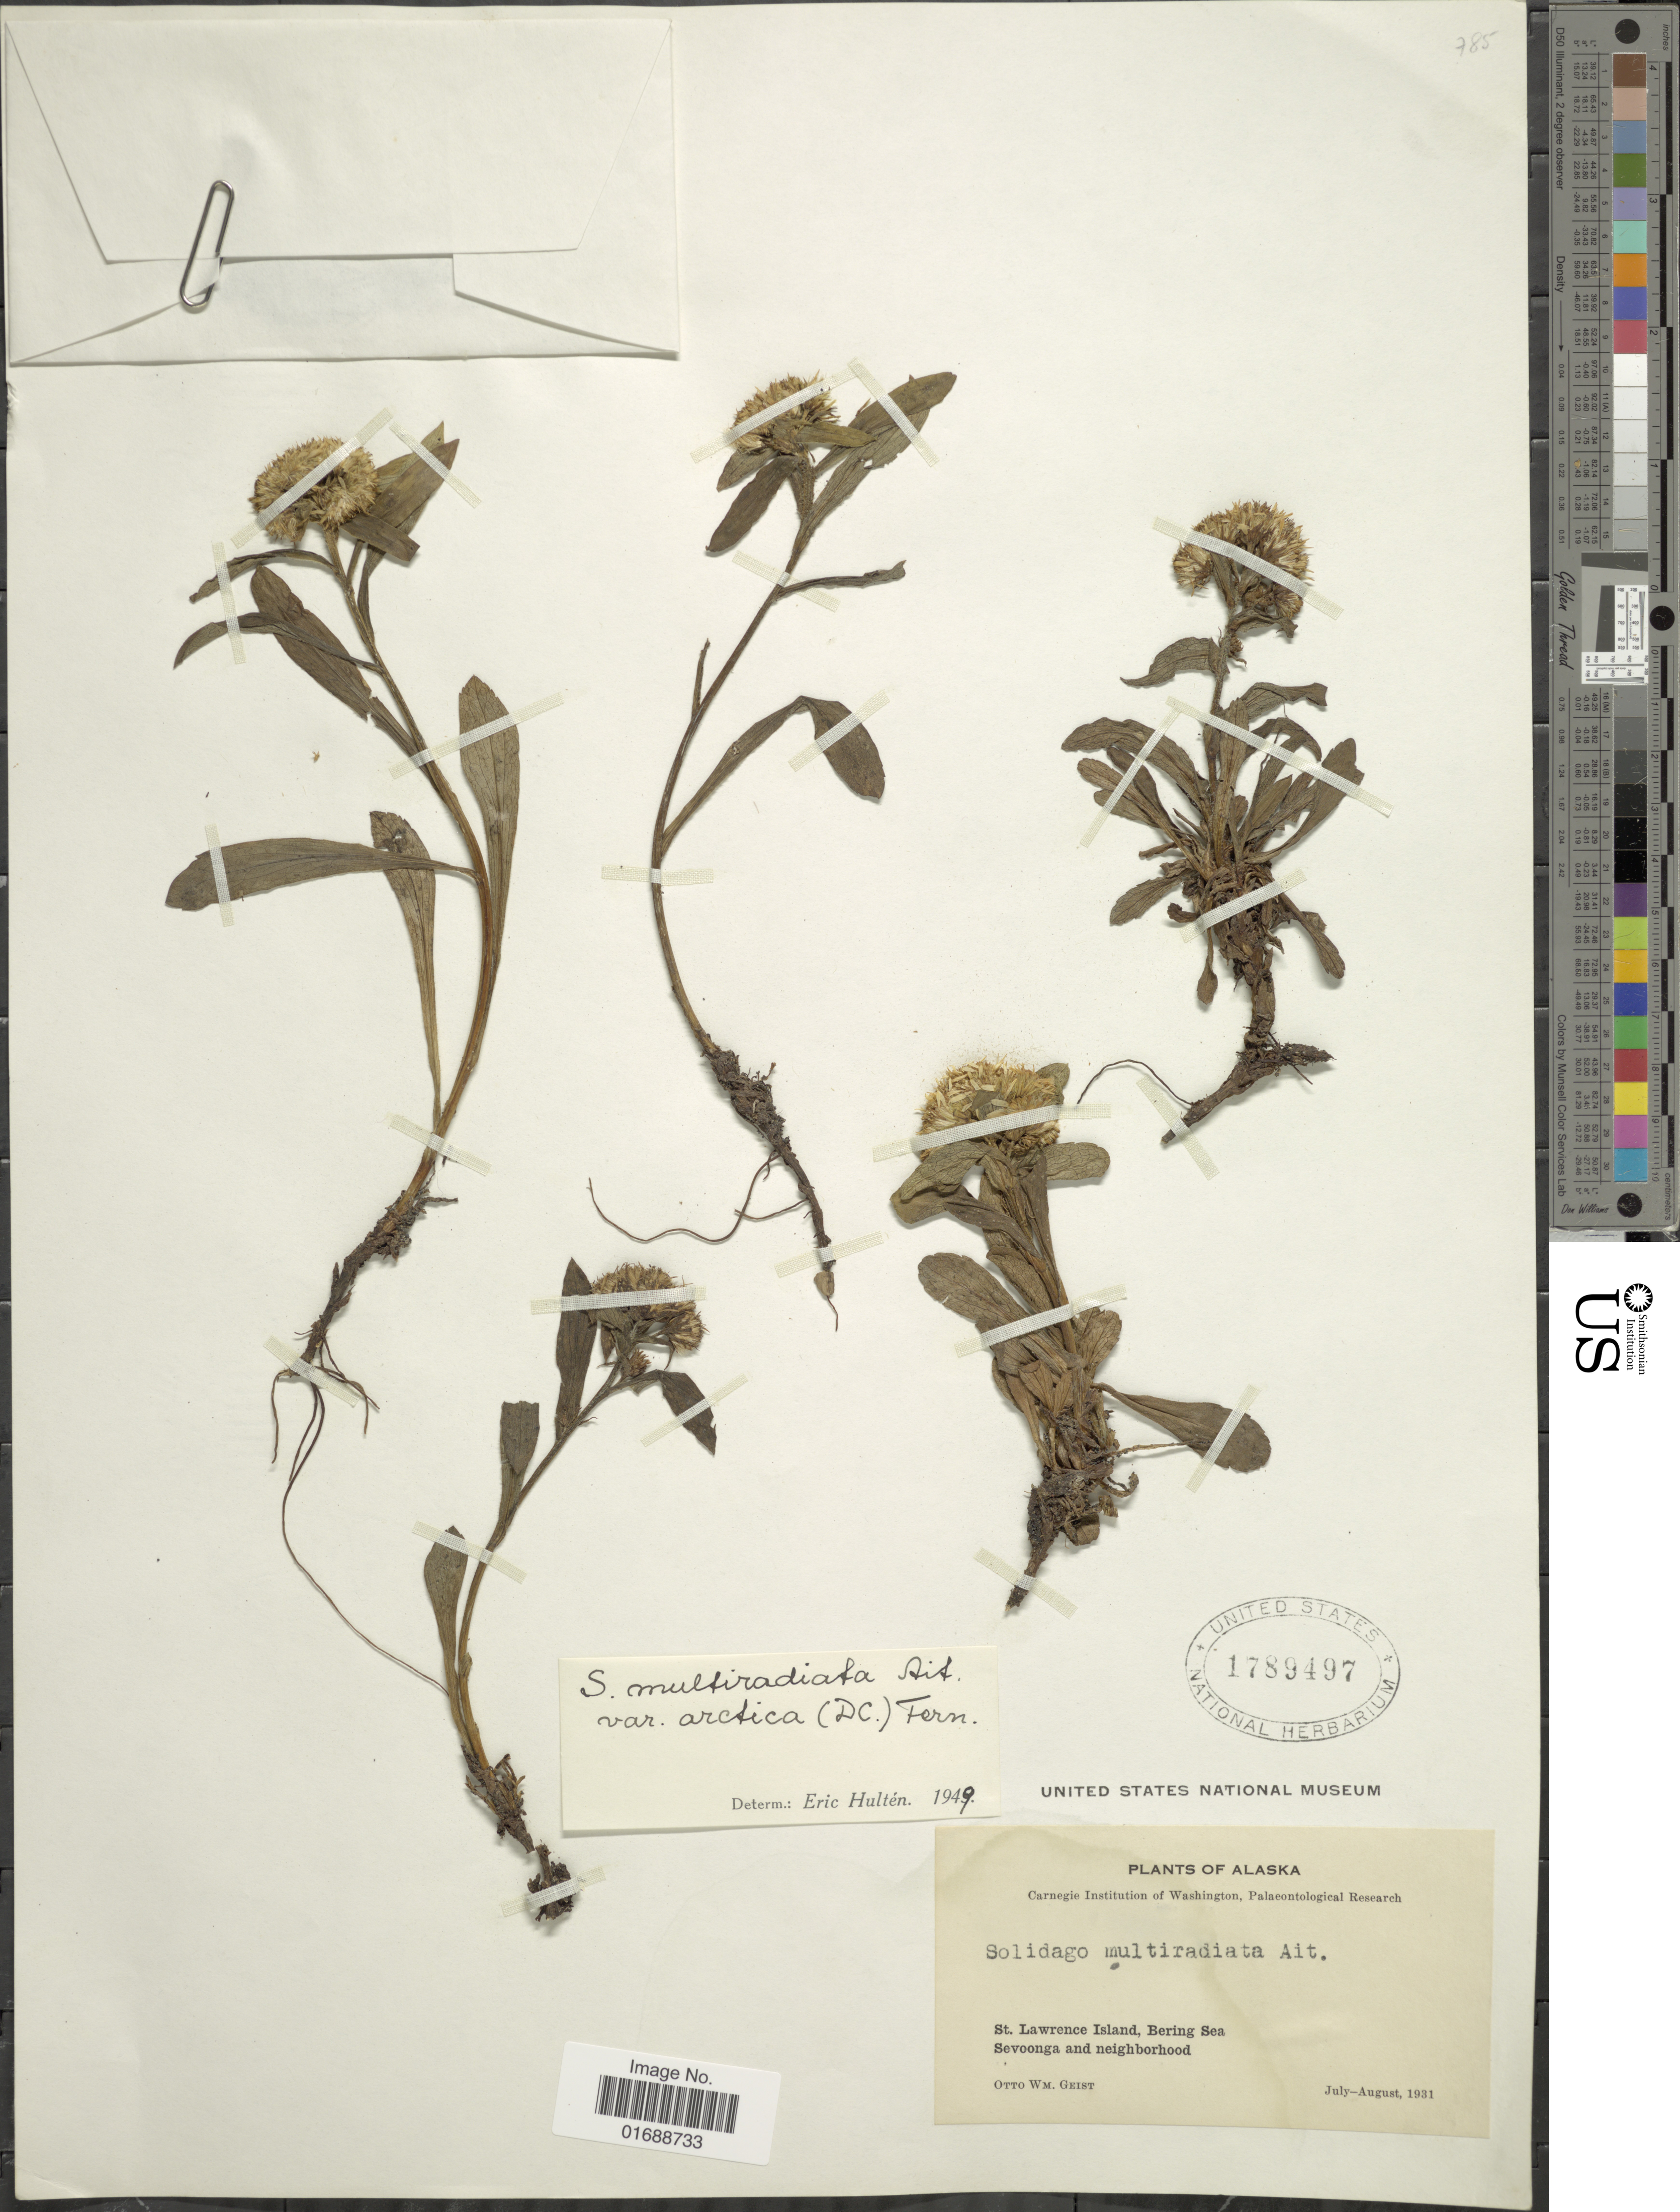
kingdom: Plantae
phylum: Tracheophyta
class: Magnoliopsida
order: Asterales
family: Asteraceae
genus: Solidago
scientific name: Solidago multiradiata var. arctica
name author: (DC.) Fernald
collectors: O. Geist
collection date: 1931-07/1931-08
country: United States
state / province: Alaska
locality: St. Lawrence Island, Bering Sea, Sevoonga and neigborhood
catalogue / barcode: US 1789497